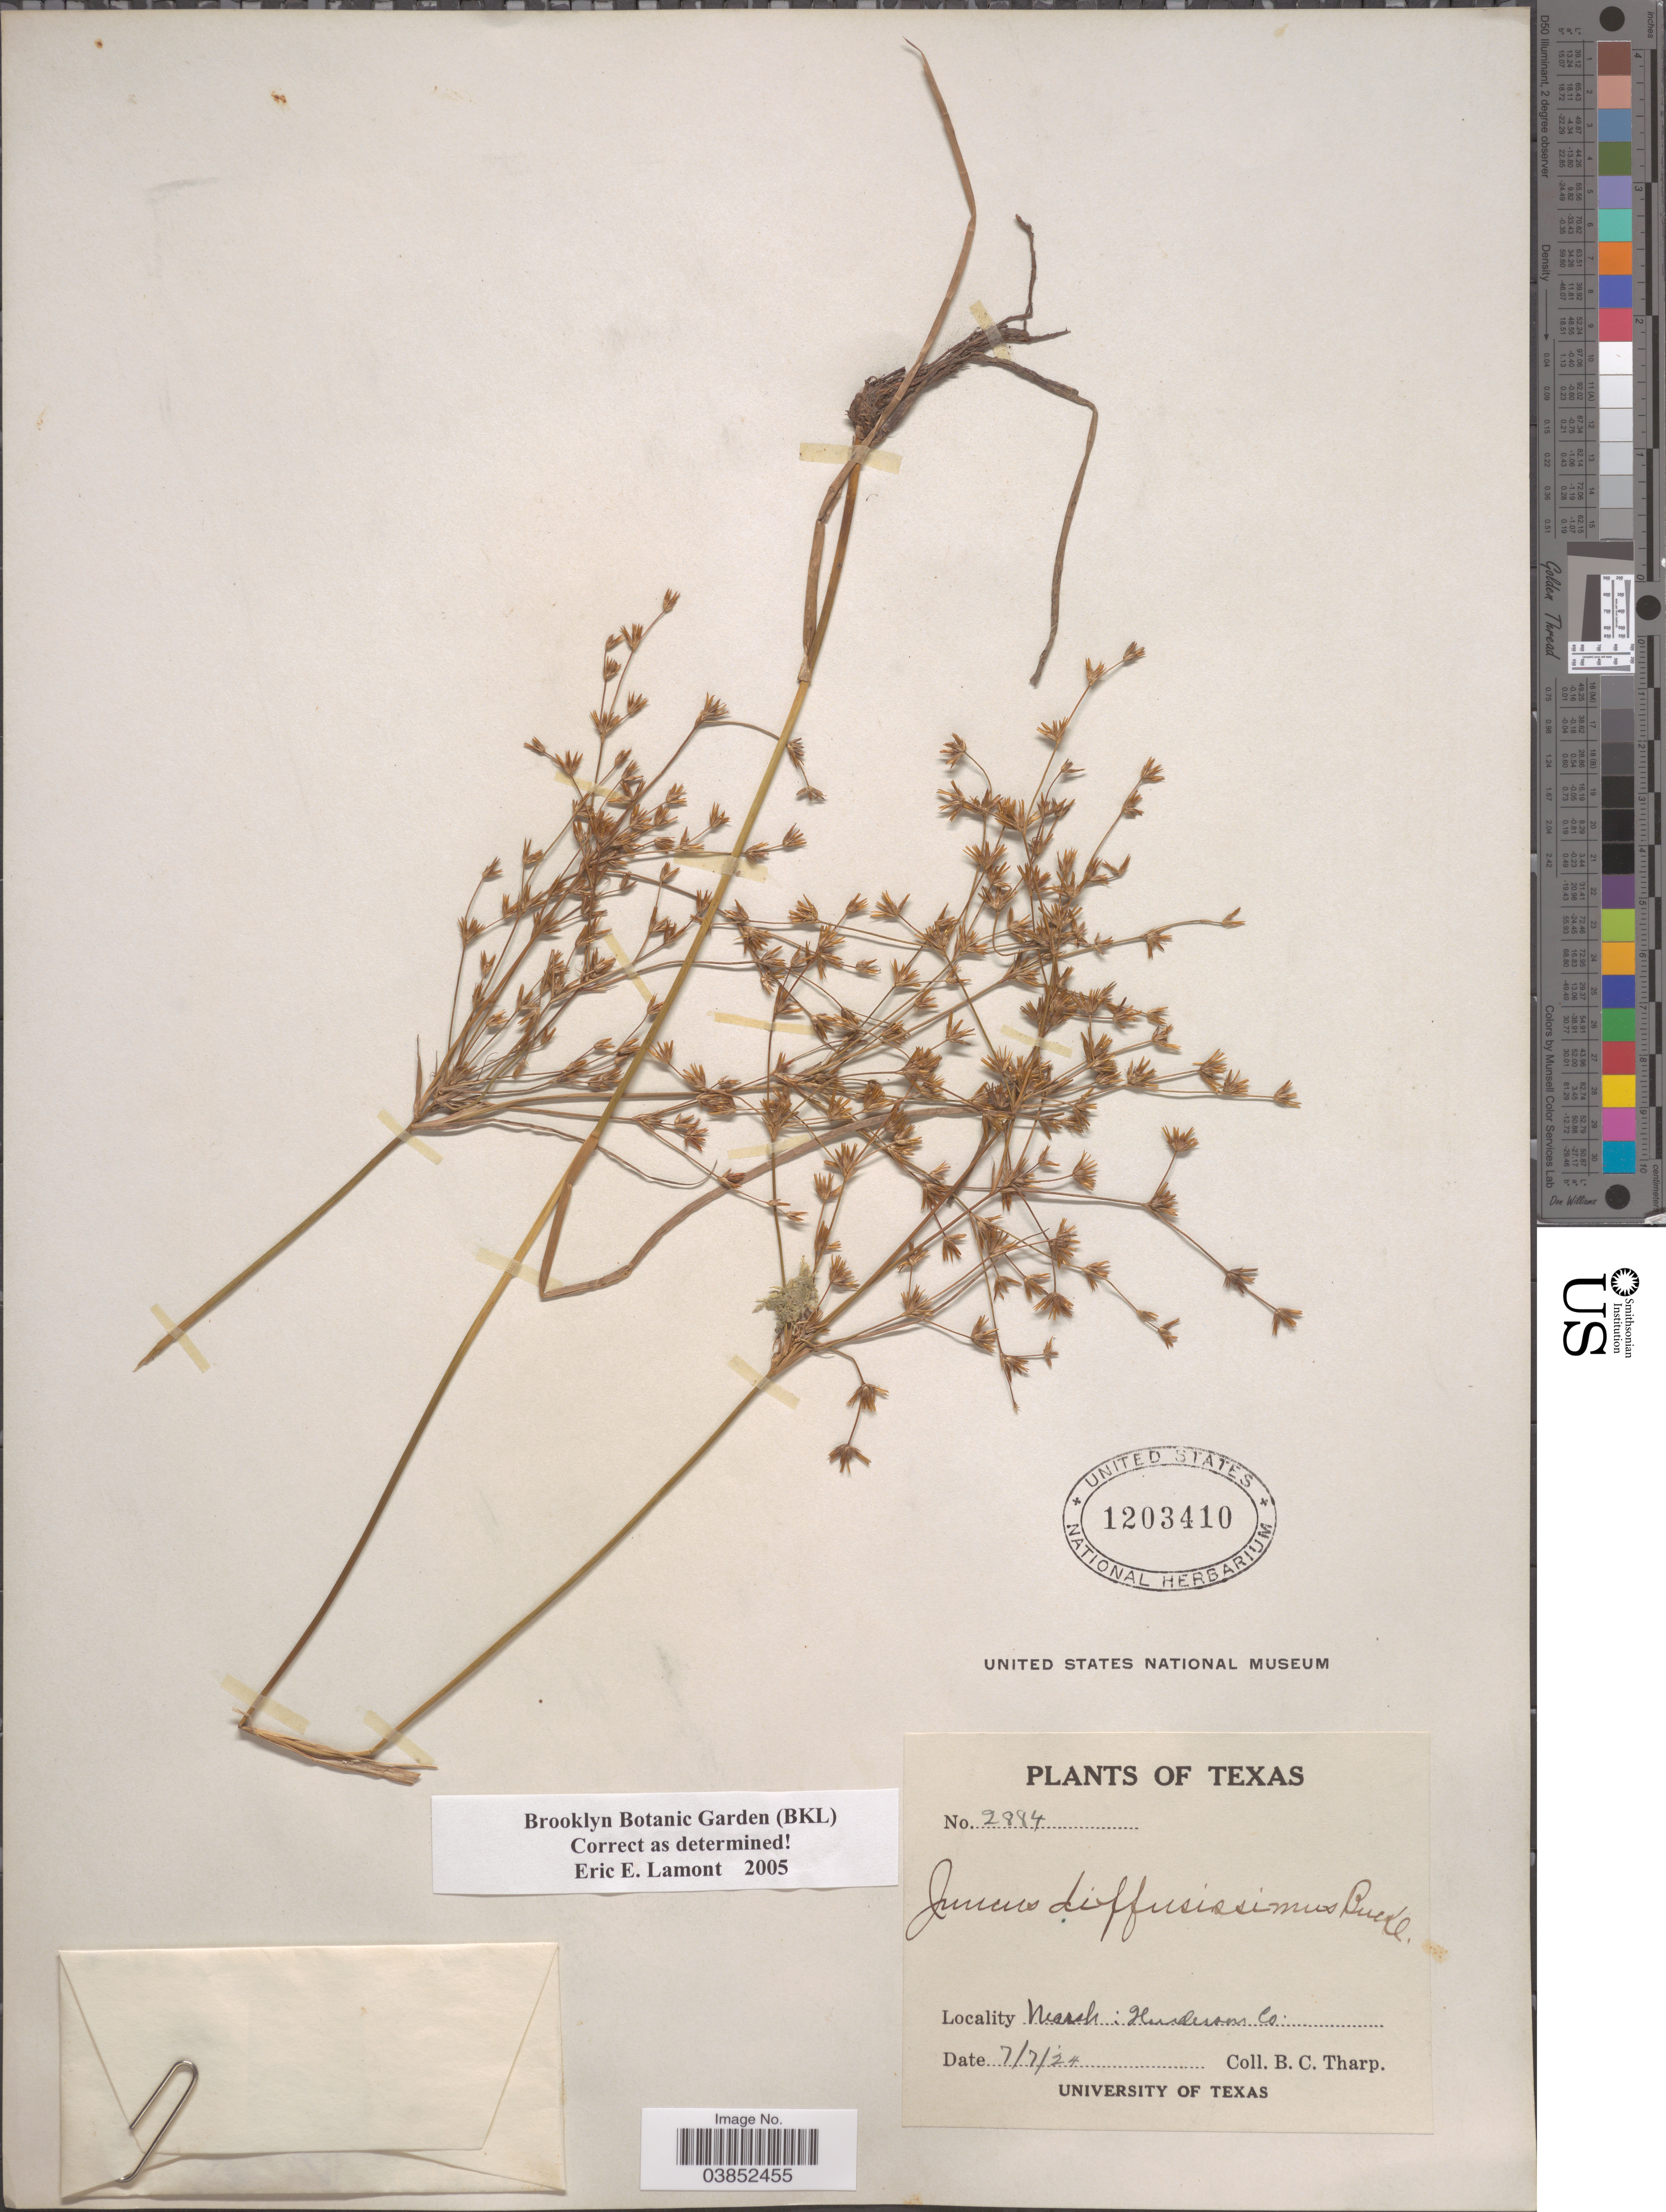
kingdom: Plantae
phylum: Tracheophyta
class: Liliopsida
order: Poales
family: Juncaceae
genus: Juncus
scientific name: Juncus diffusissimus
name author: Buckley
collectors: B. C. Tharp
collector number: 2884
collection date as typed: Transcribed d/m/y: 7/7/24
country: United States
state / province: Texas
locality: Henderson County.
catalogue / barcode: US 1203410